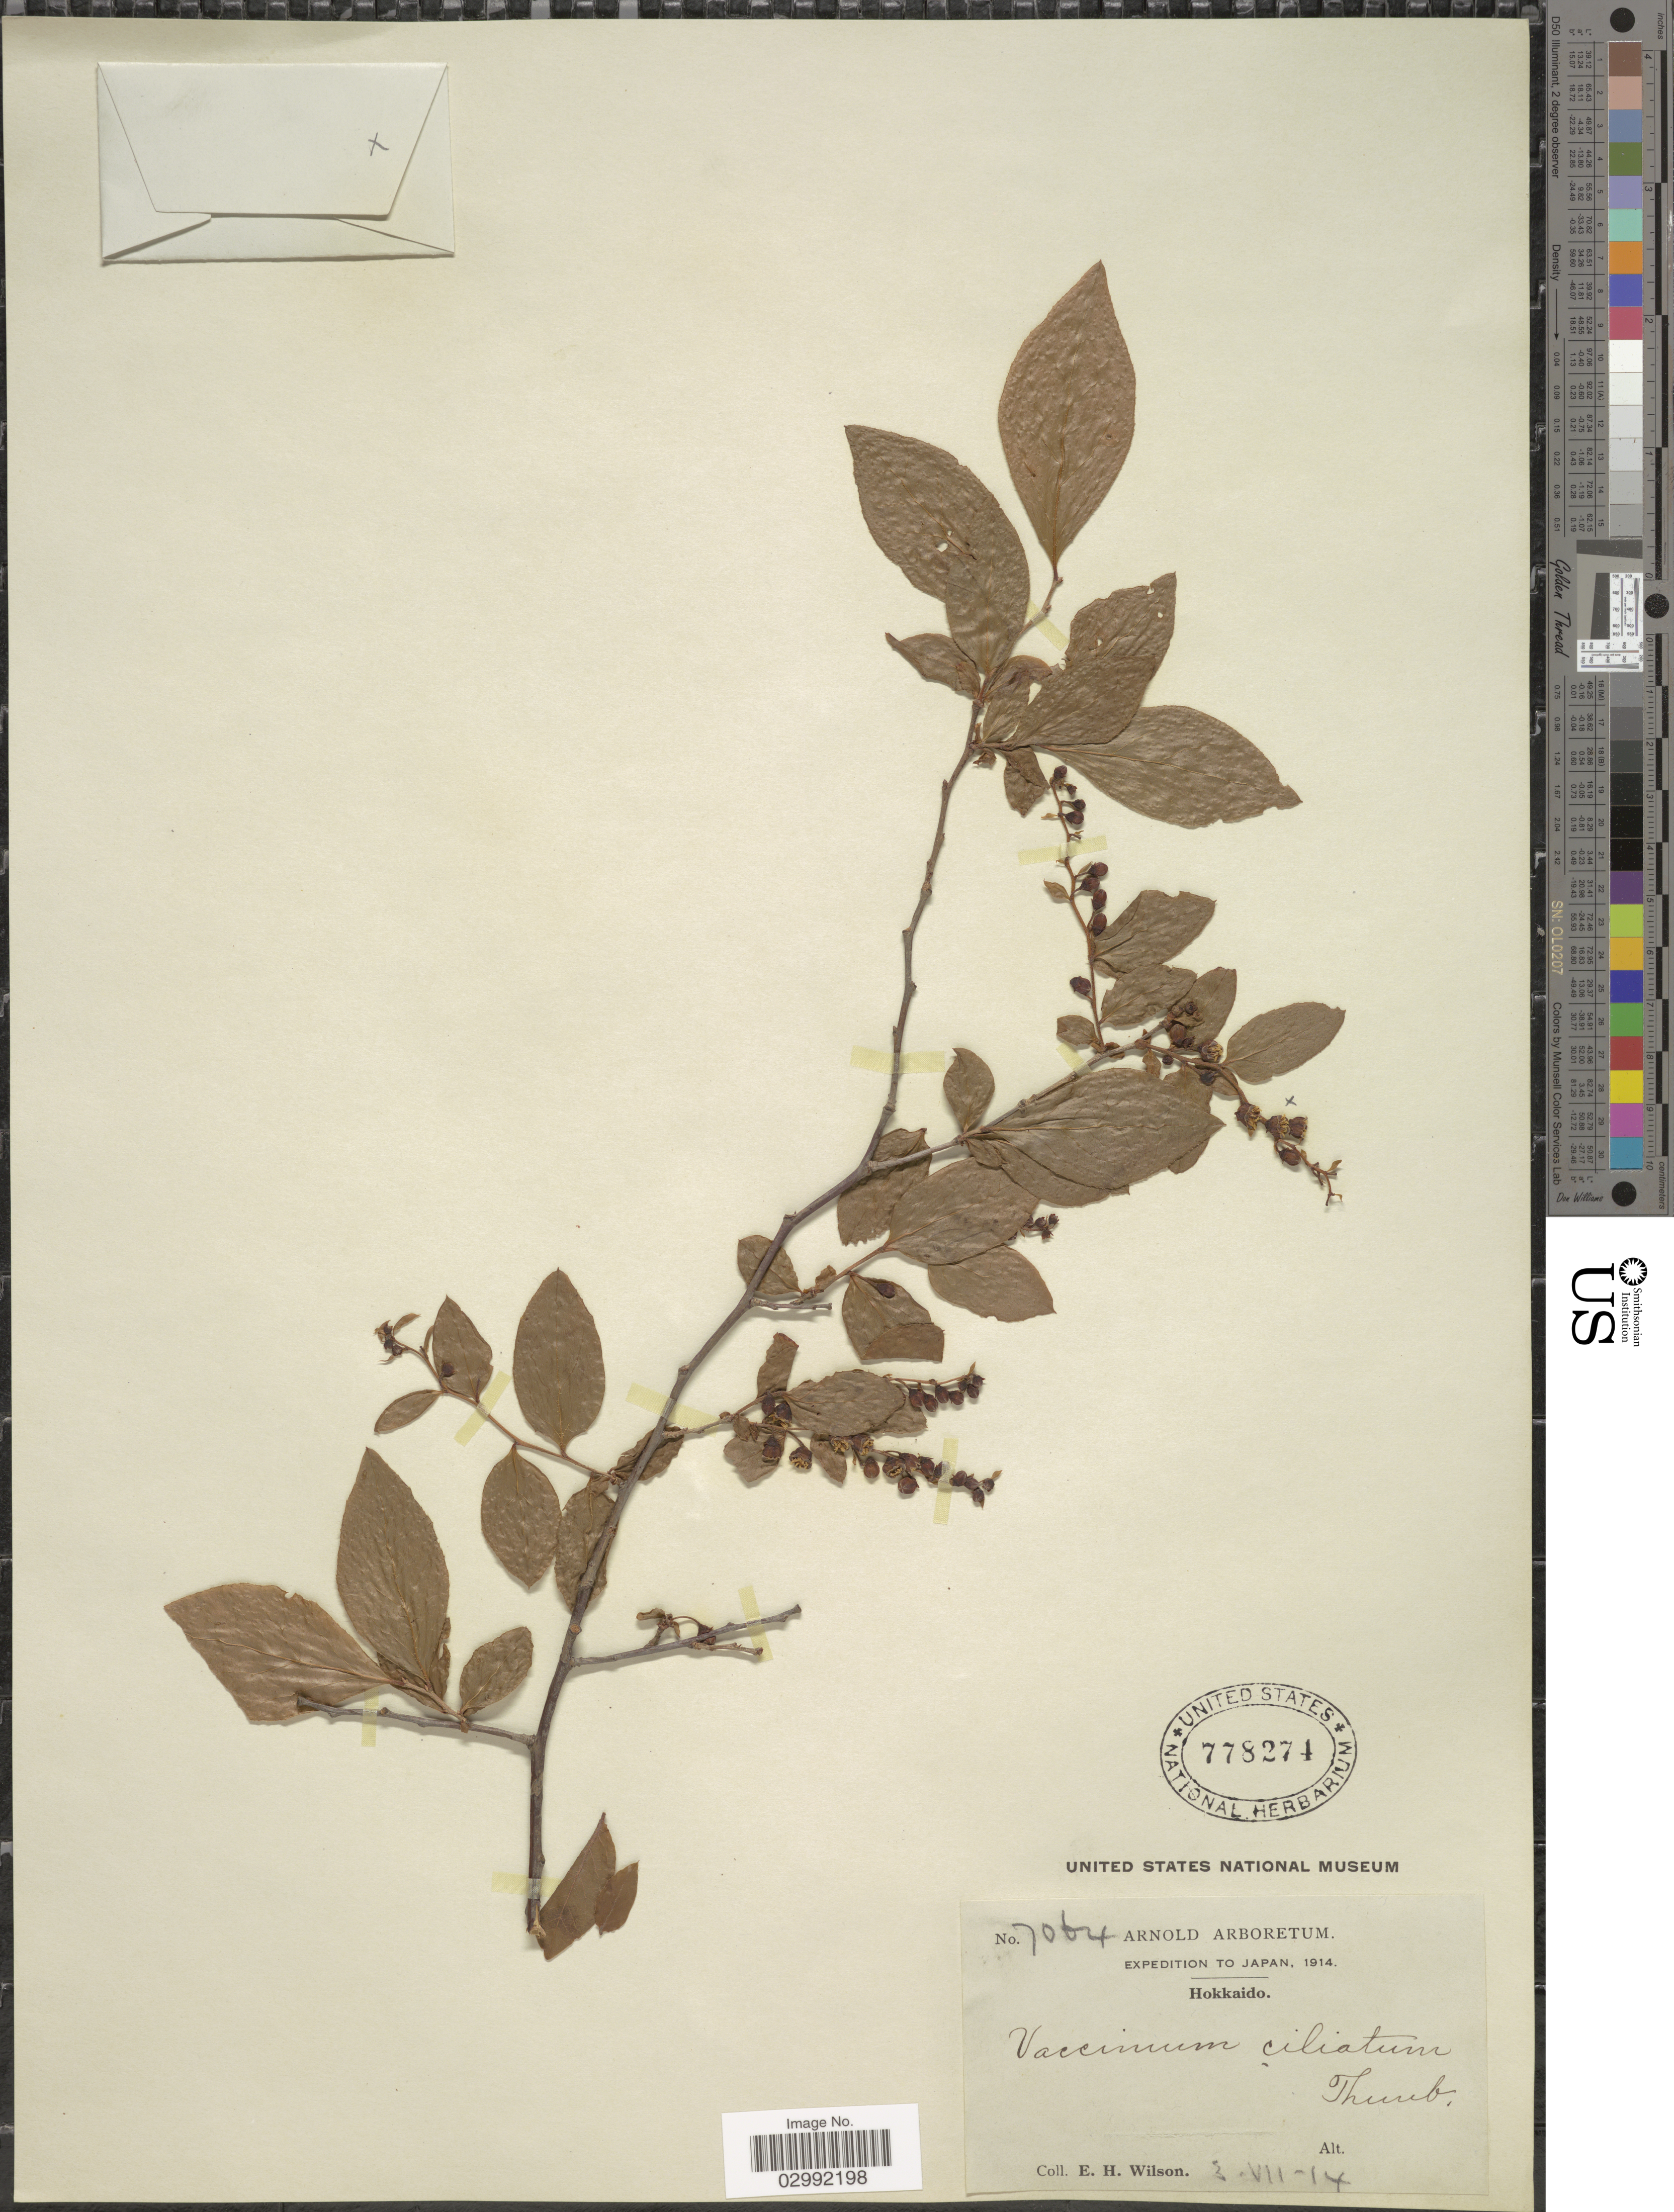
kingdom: Plantae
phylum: Tracheophyta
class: Magnoliopsida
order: Ericales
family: Ericaceae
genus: Vaccinium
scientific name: Vaccinium oldhamii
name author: Miq.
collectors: E. Wilson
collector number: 7064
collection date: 1914-07-03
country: Japan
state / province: Hokkaidō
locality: Hokkaido.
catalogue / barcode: US 778274